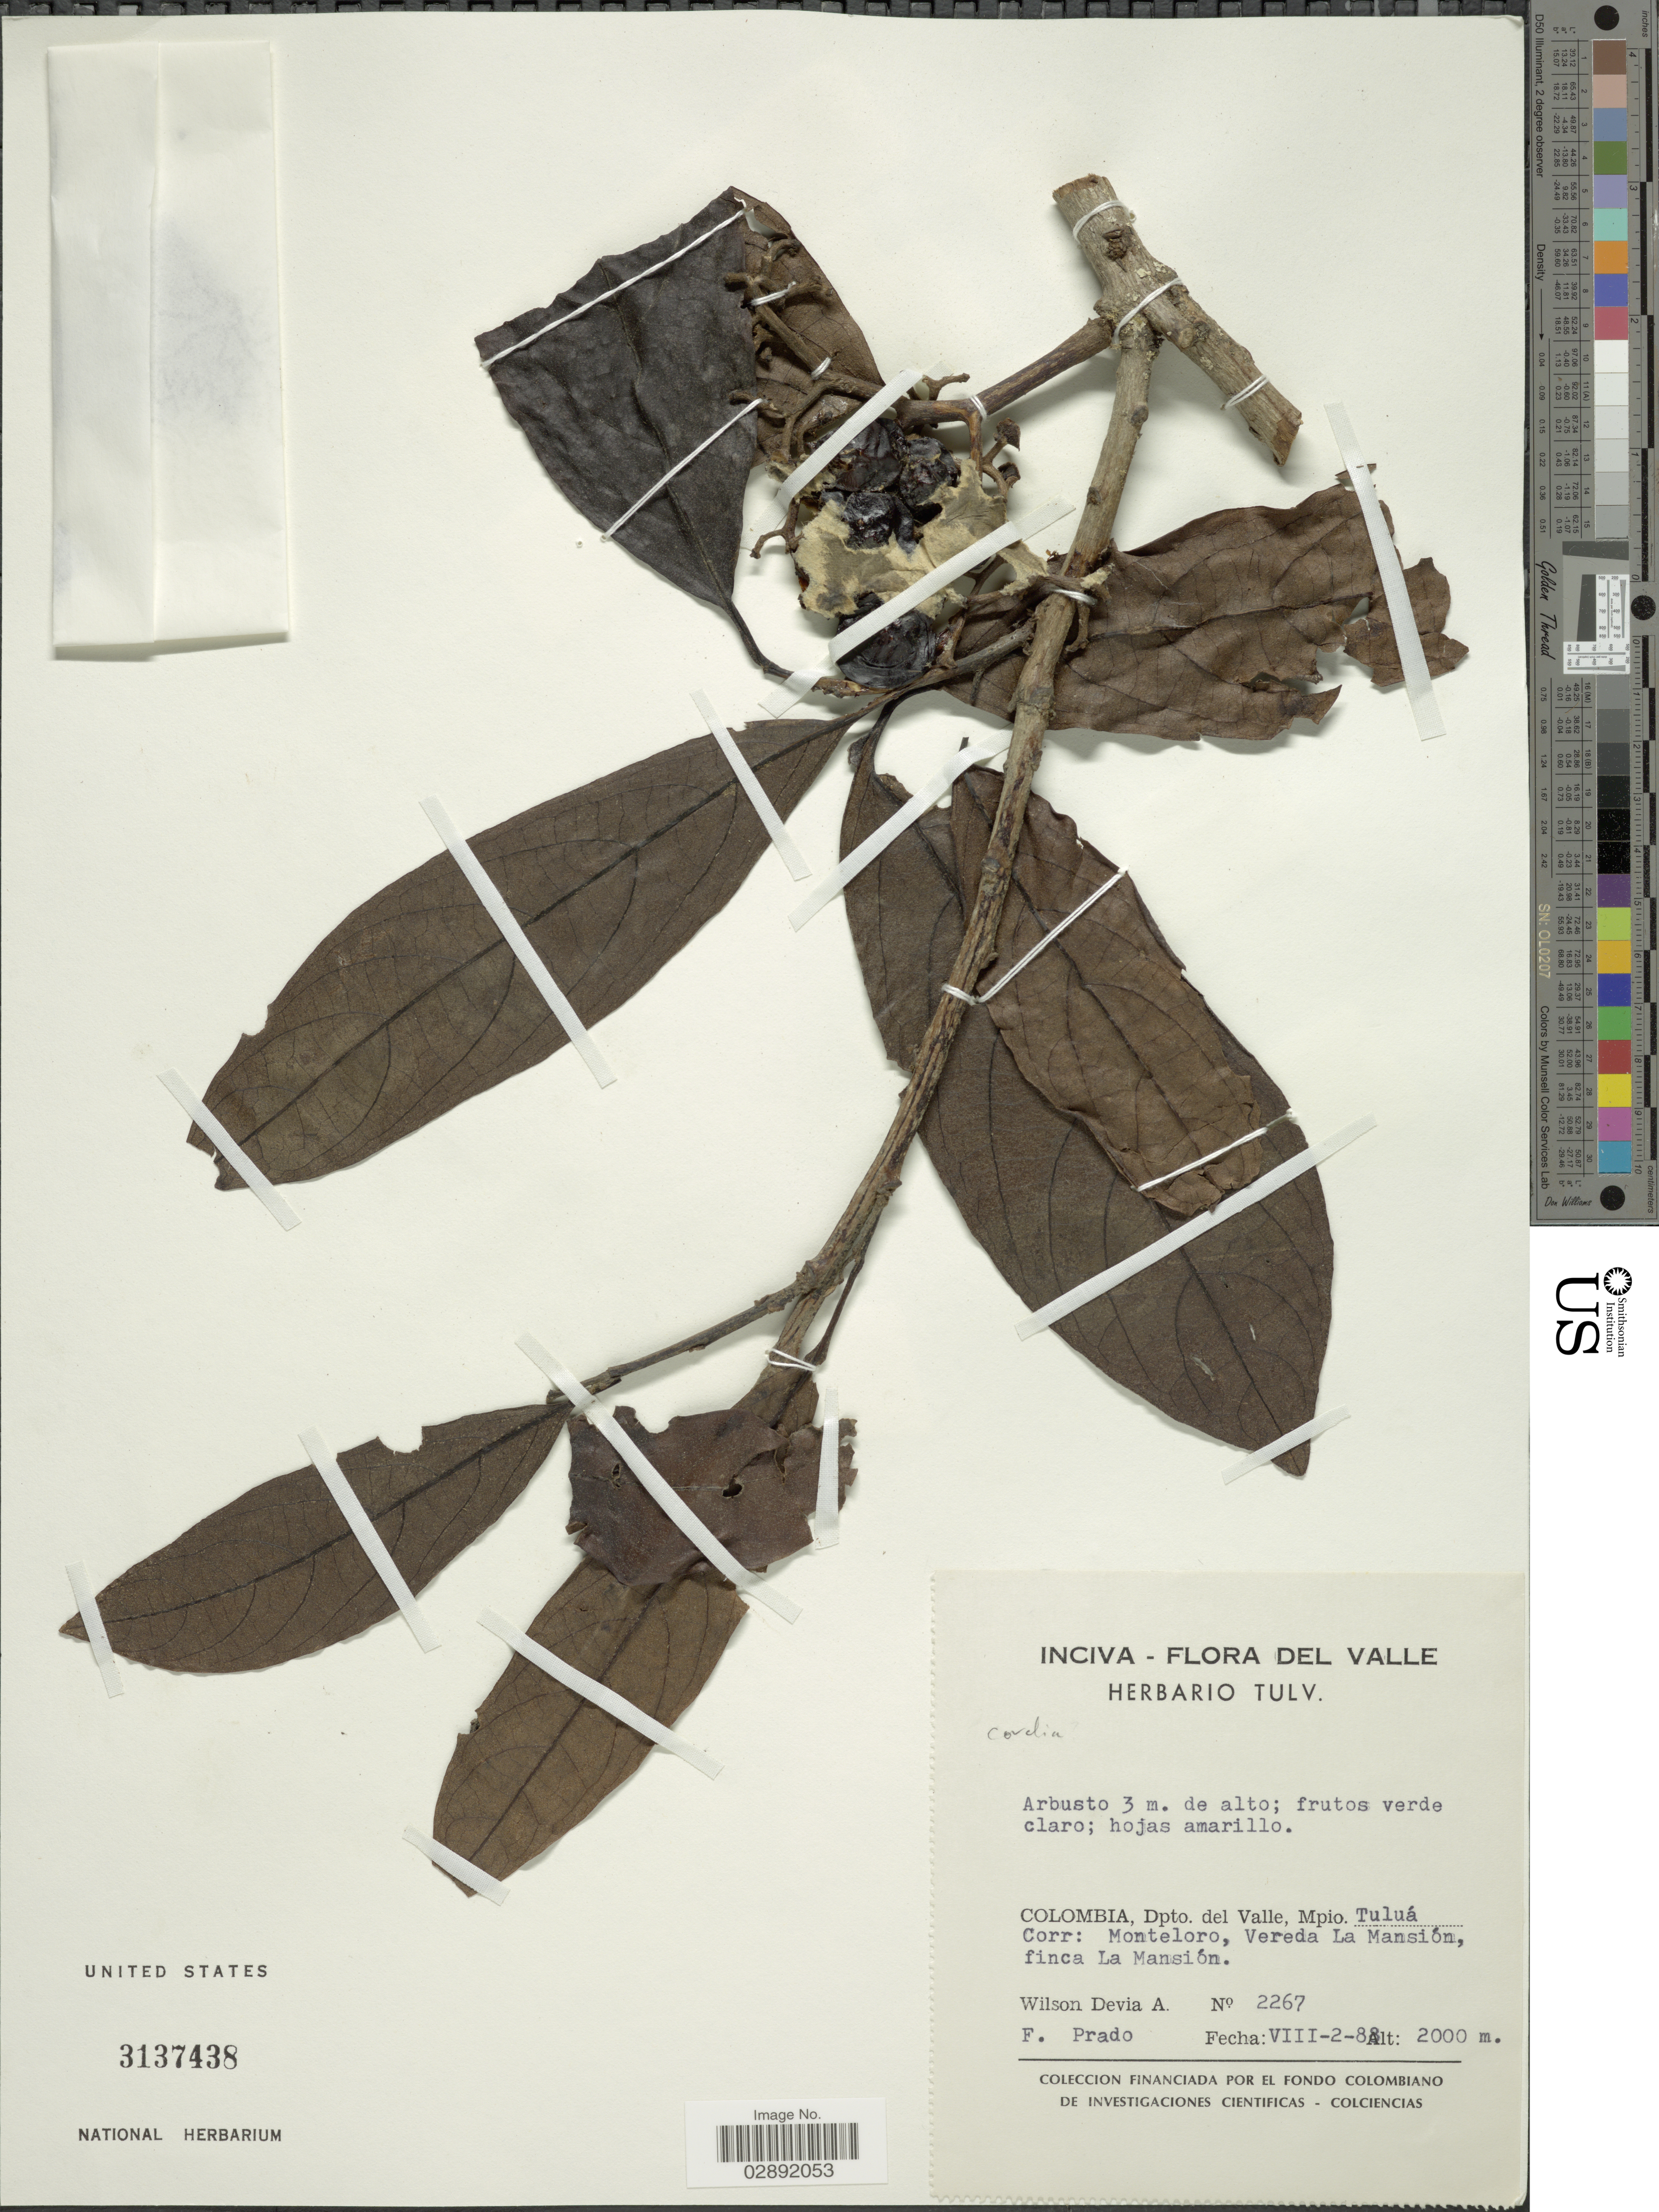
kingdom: Plantae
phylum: Tracheophyta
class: Magnoliopsida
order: Boraginales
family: Cordiaceae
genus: Cordia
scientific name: Cordia sp.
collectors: W. Devia A. & F. Prado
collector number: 2267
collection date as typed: Transcribed d/m/y: 2/8/88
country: Colombia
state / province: Valle del Cauca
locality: Dpto. del Valle, Mpio. Tuluá, Corr.: Monteloro, Vereda La Mansión, finca La Mansión.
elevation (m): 2000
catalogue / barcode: US 3137438